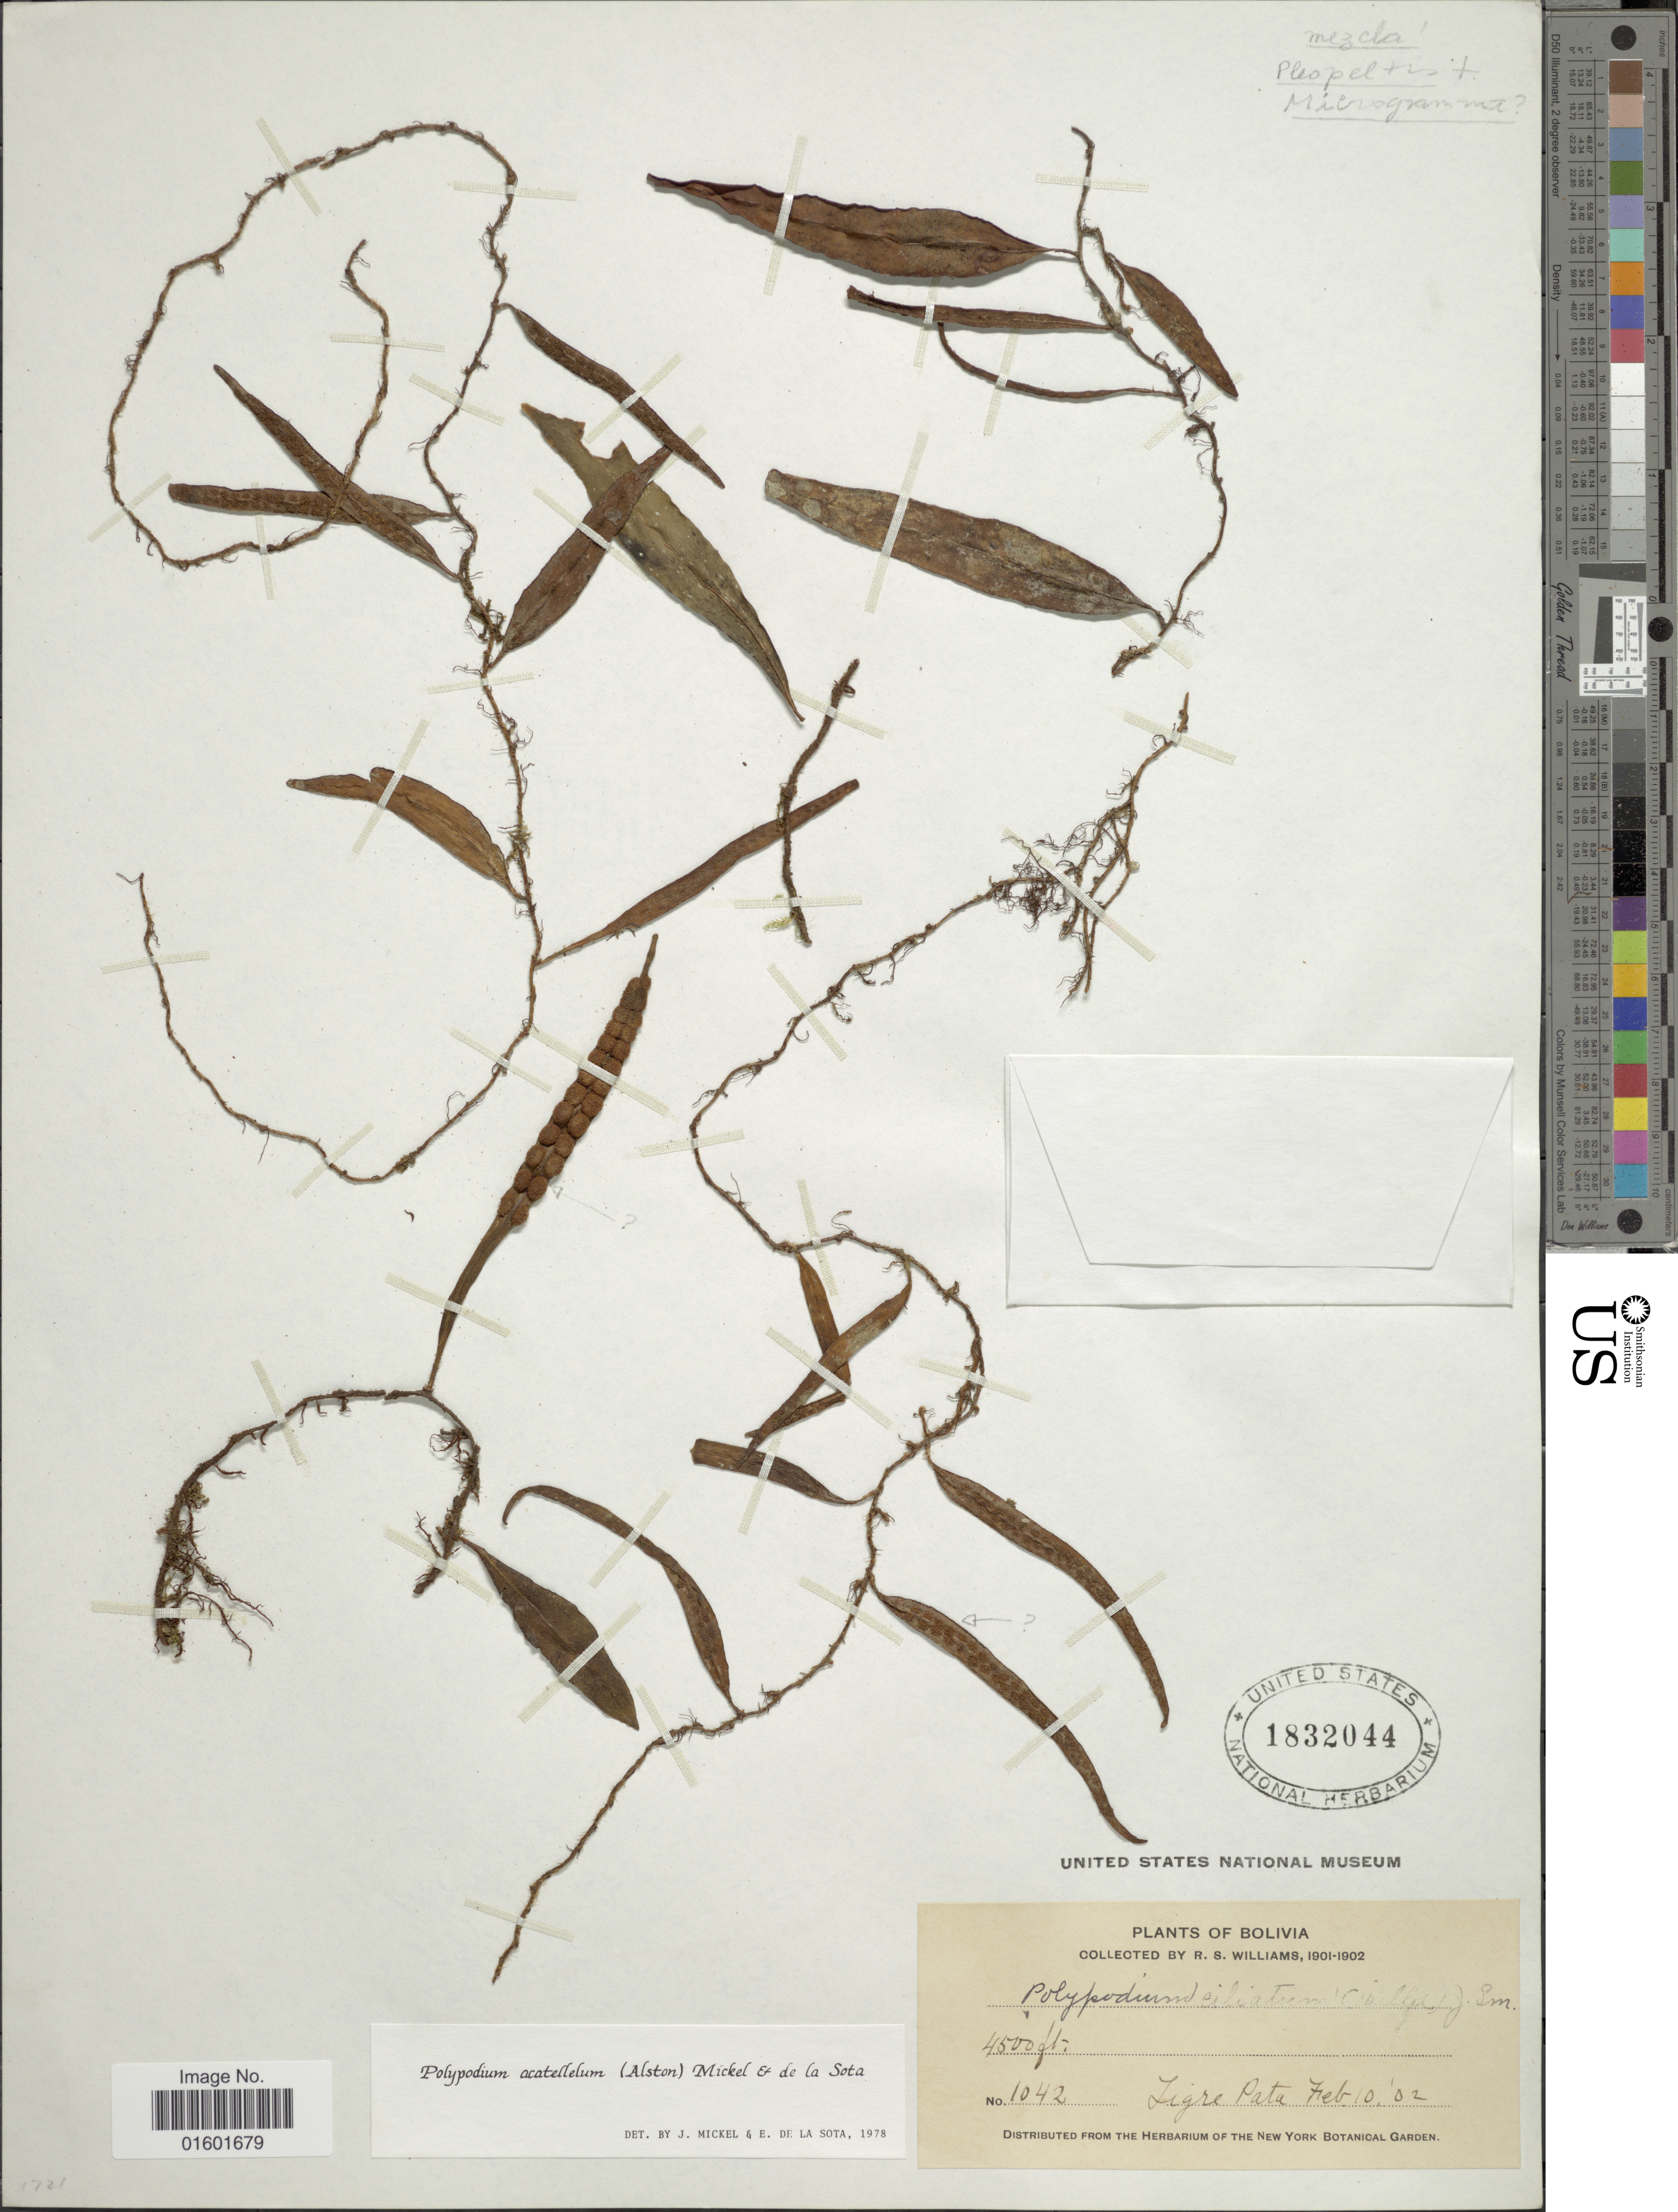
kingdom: Plantae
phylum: Tracheophyta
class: Polypodiopsida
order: Polypodiales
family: Polypodiaceae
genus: Microgramma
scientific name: Microgramma piloselloides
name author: (L.) Copel.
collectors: R. S. Williams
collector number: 1042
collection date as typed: Feb. 10, '02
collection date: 1902-02-10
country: Bolivia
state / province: La Paz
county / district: Franz Tamayo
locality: Tigre Pata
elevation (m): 1372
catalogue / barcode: US 183204